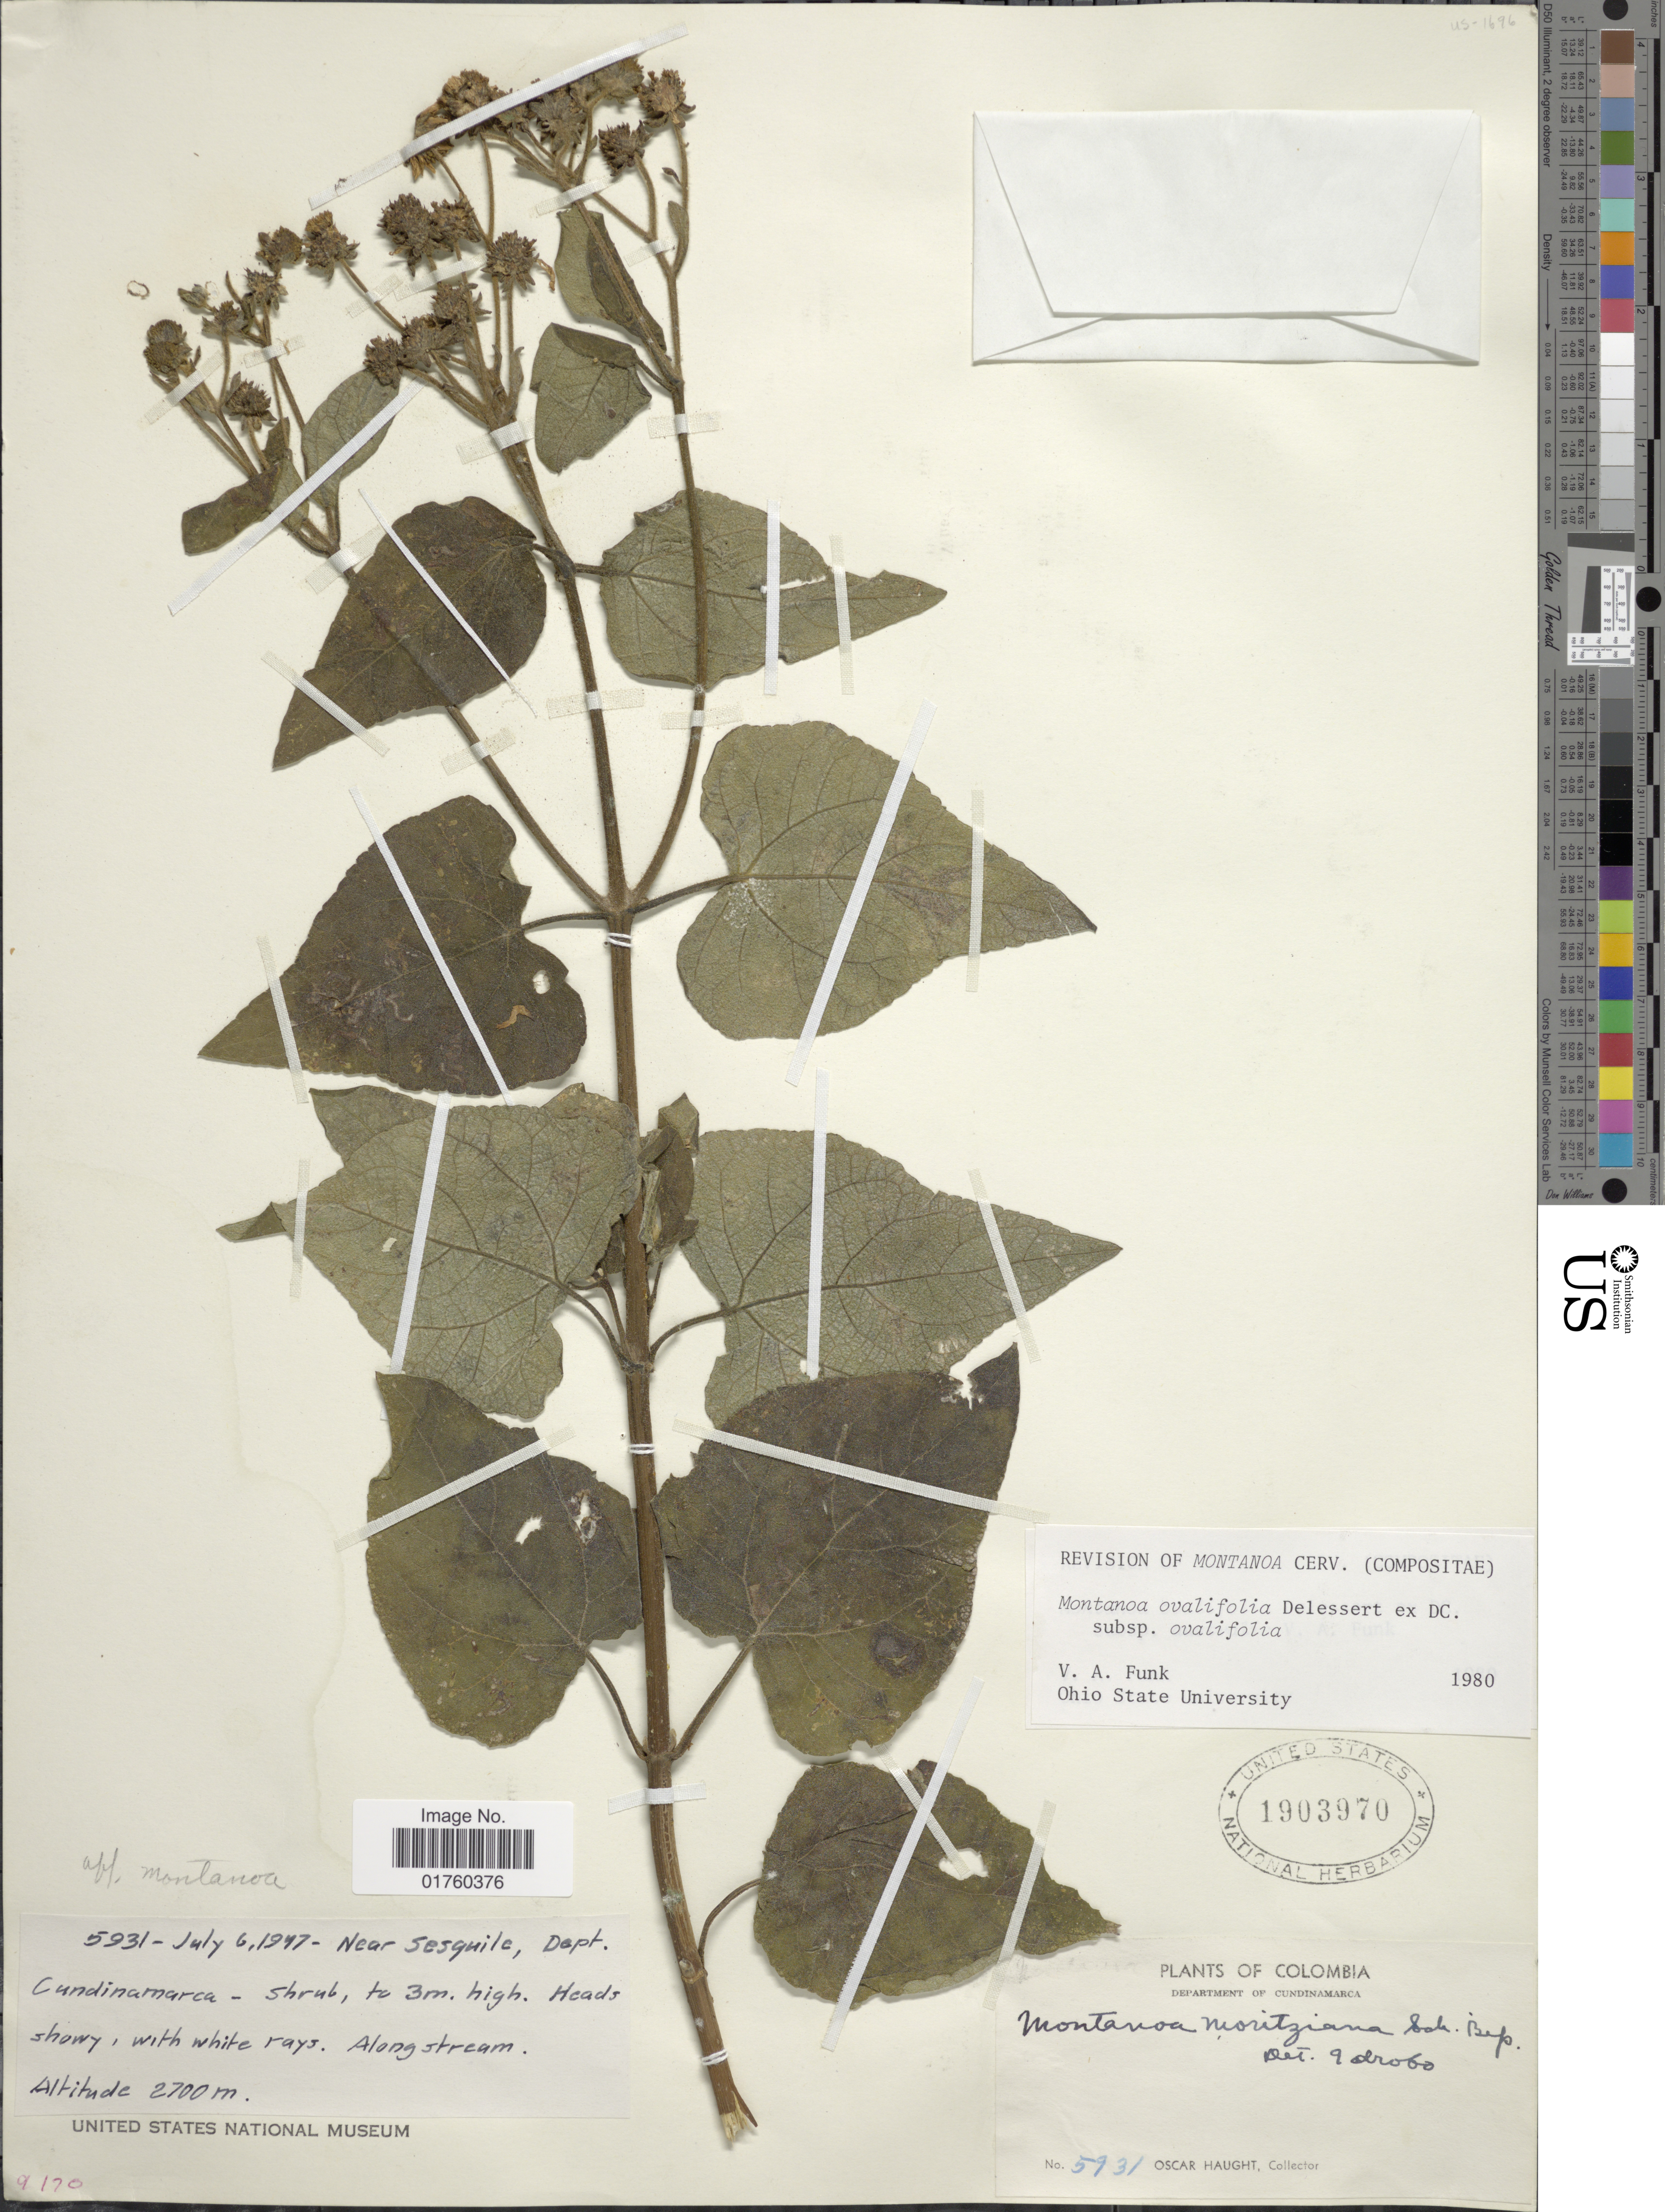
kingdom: Plantae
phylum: Tracheophyta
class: Magnoliopsida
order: Asterales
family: Asteraceae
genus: Montanoa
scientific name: Montanoa ovalifolia subsp. ovalifolia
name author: DC.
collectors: O. L. Haught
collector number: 5931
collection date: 1947-07-06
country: Colombia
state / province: Cundinamarca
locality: Near Sesquile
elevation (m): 2700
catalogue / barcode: US 1903970